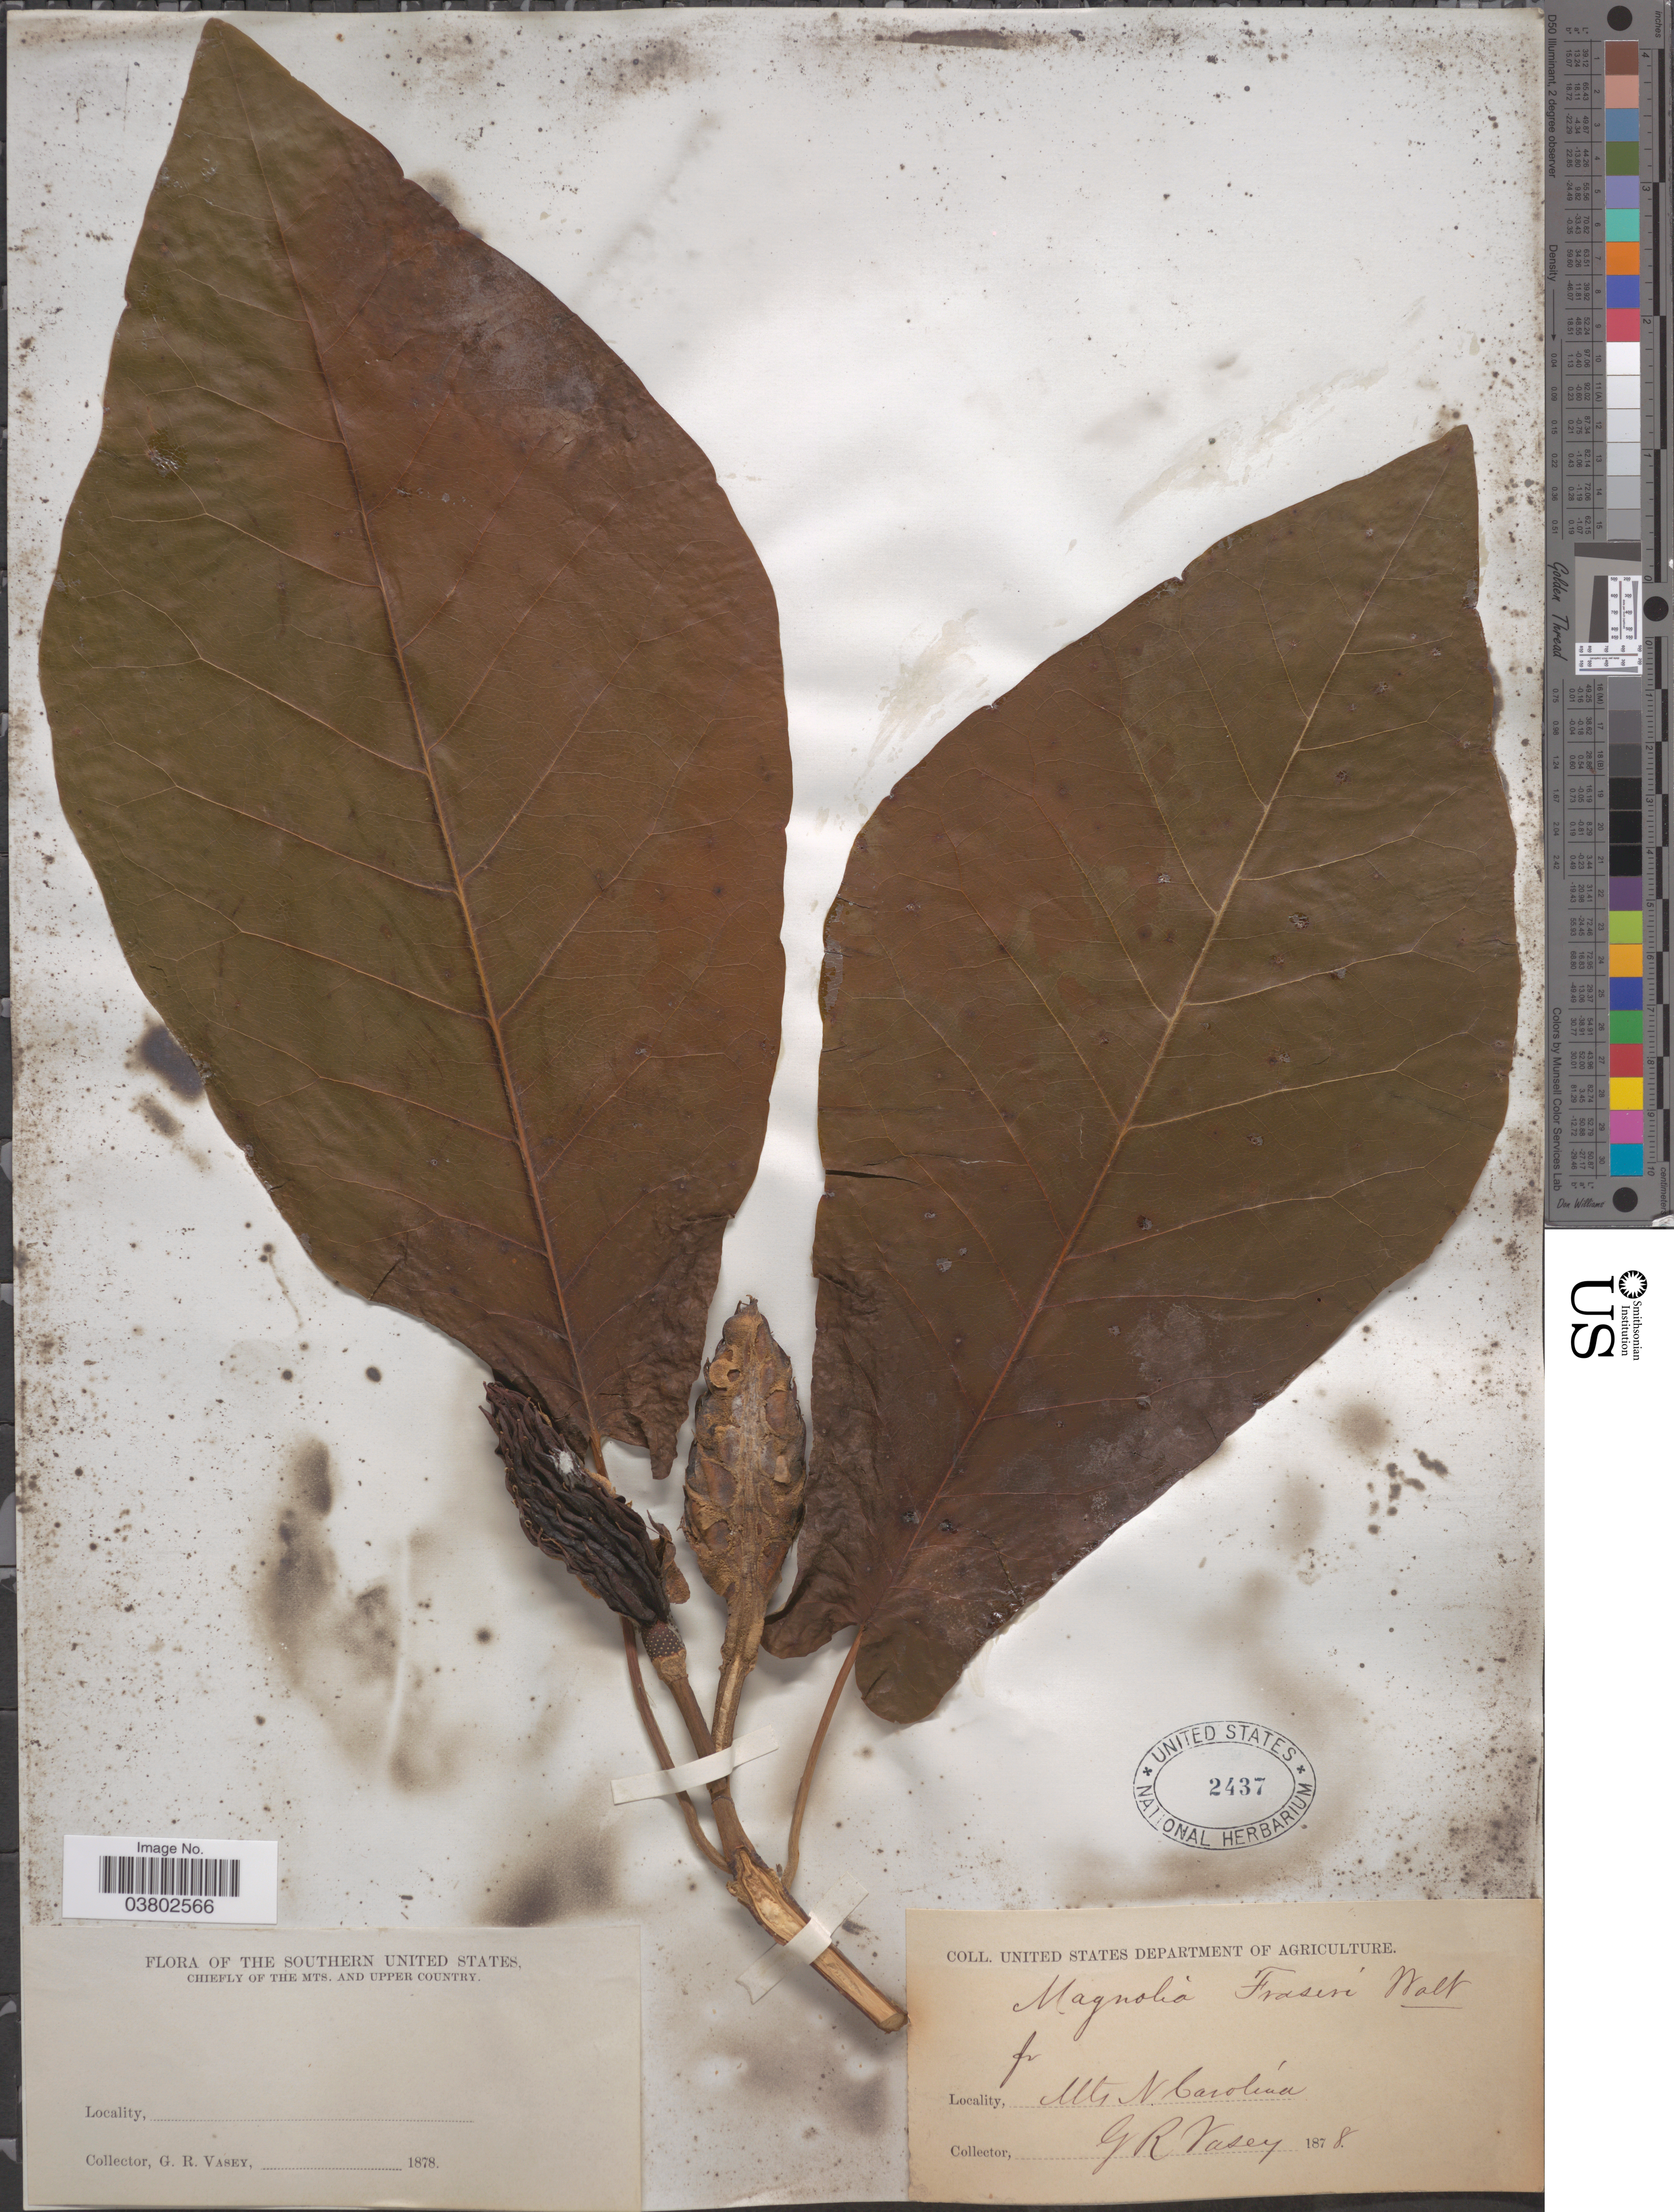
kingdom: Plantae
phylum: Tracheophyta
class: Magnoliopsida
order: Magnoliales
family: Magnoliaceae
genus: Magnolia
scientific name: Magnolia fraseri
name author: Walter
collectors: G. R. Vasey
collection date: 1878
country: United States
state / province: North Carolina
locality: Southern United States. Chiefly of the Mts. and Upper county. Mts. N. Carolina.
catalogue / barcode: US 2437